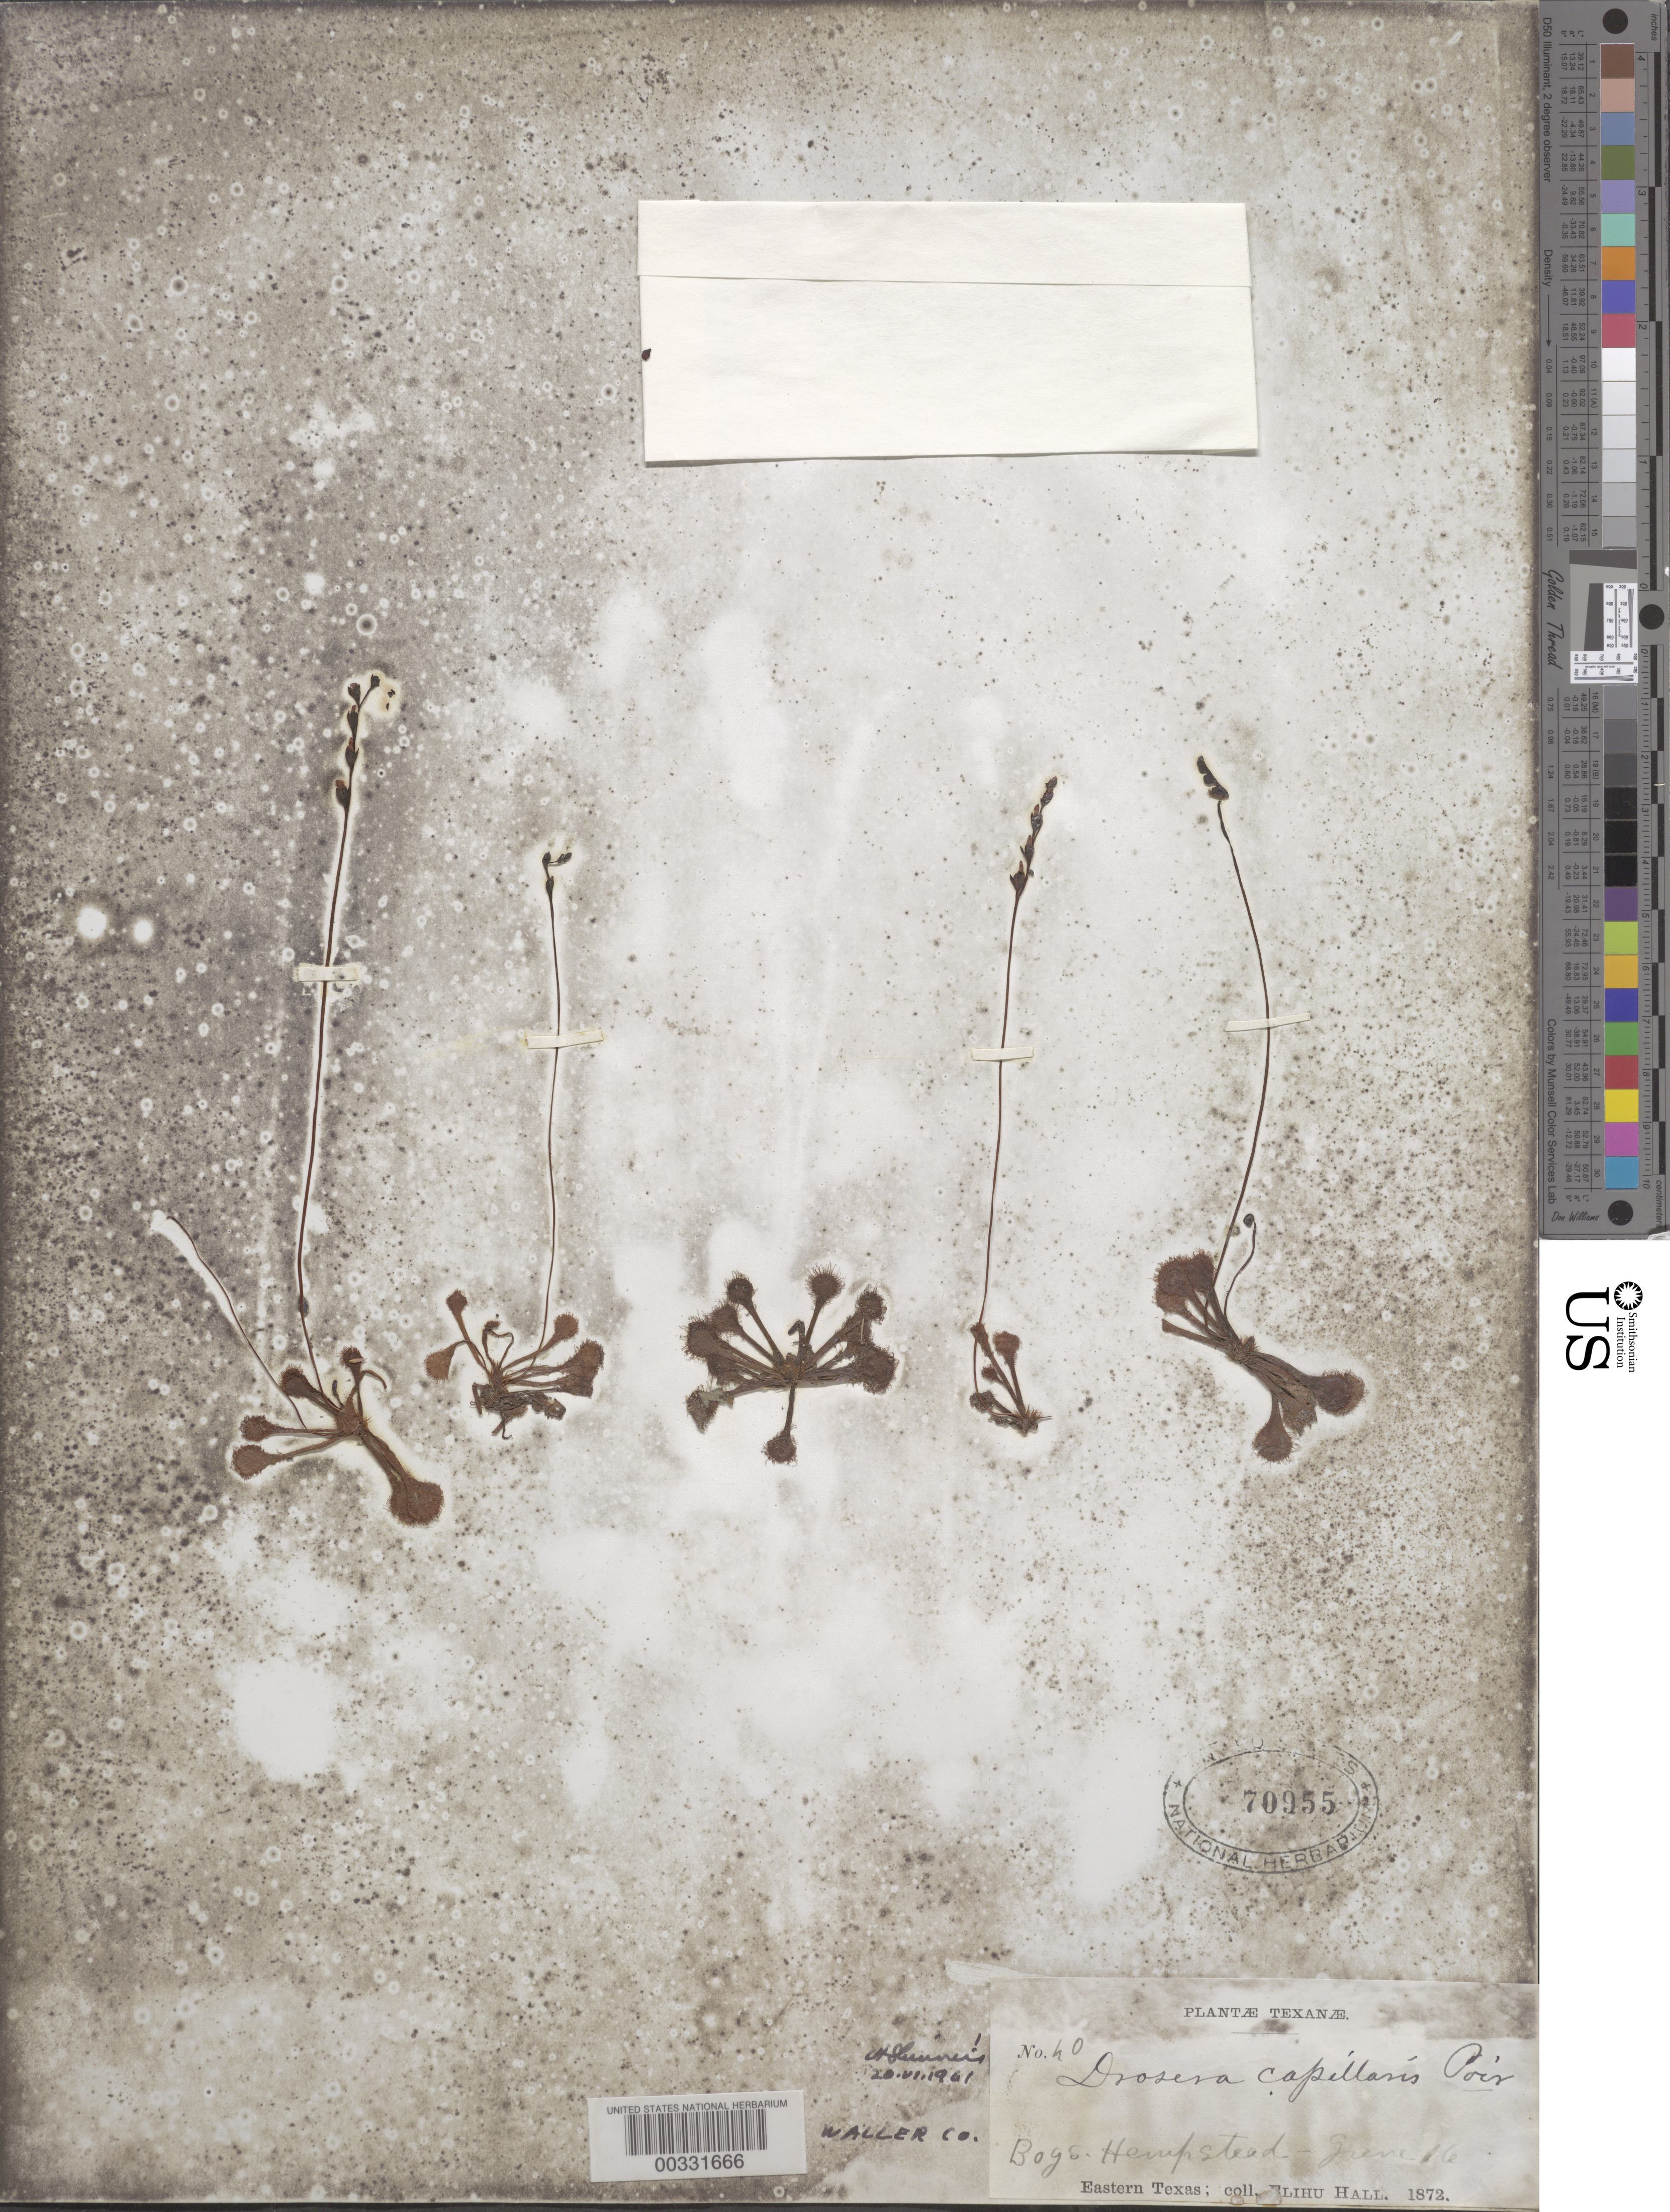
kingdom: Plantae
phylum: Tracheophyta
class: Magnoliopsida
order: Caryophyllales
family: Droseraceae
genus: Drosera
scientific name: Drosera capillaris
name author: Poir.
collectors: E. Hall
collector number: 40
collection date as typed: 16 Jun 1872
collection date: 1872-06-16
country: United States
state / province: Texas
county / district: Waller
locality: Hempstead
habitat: Bogs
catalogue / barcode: US 70955